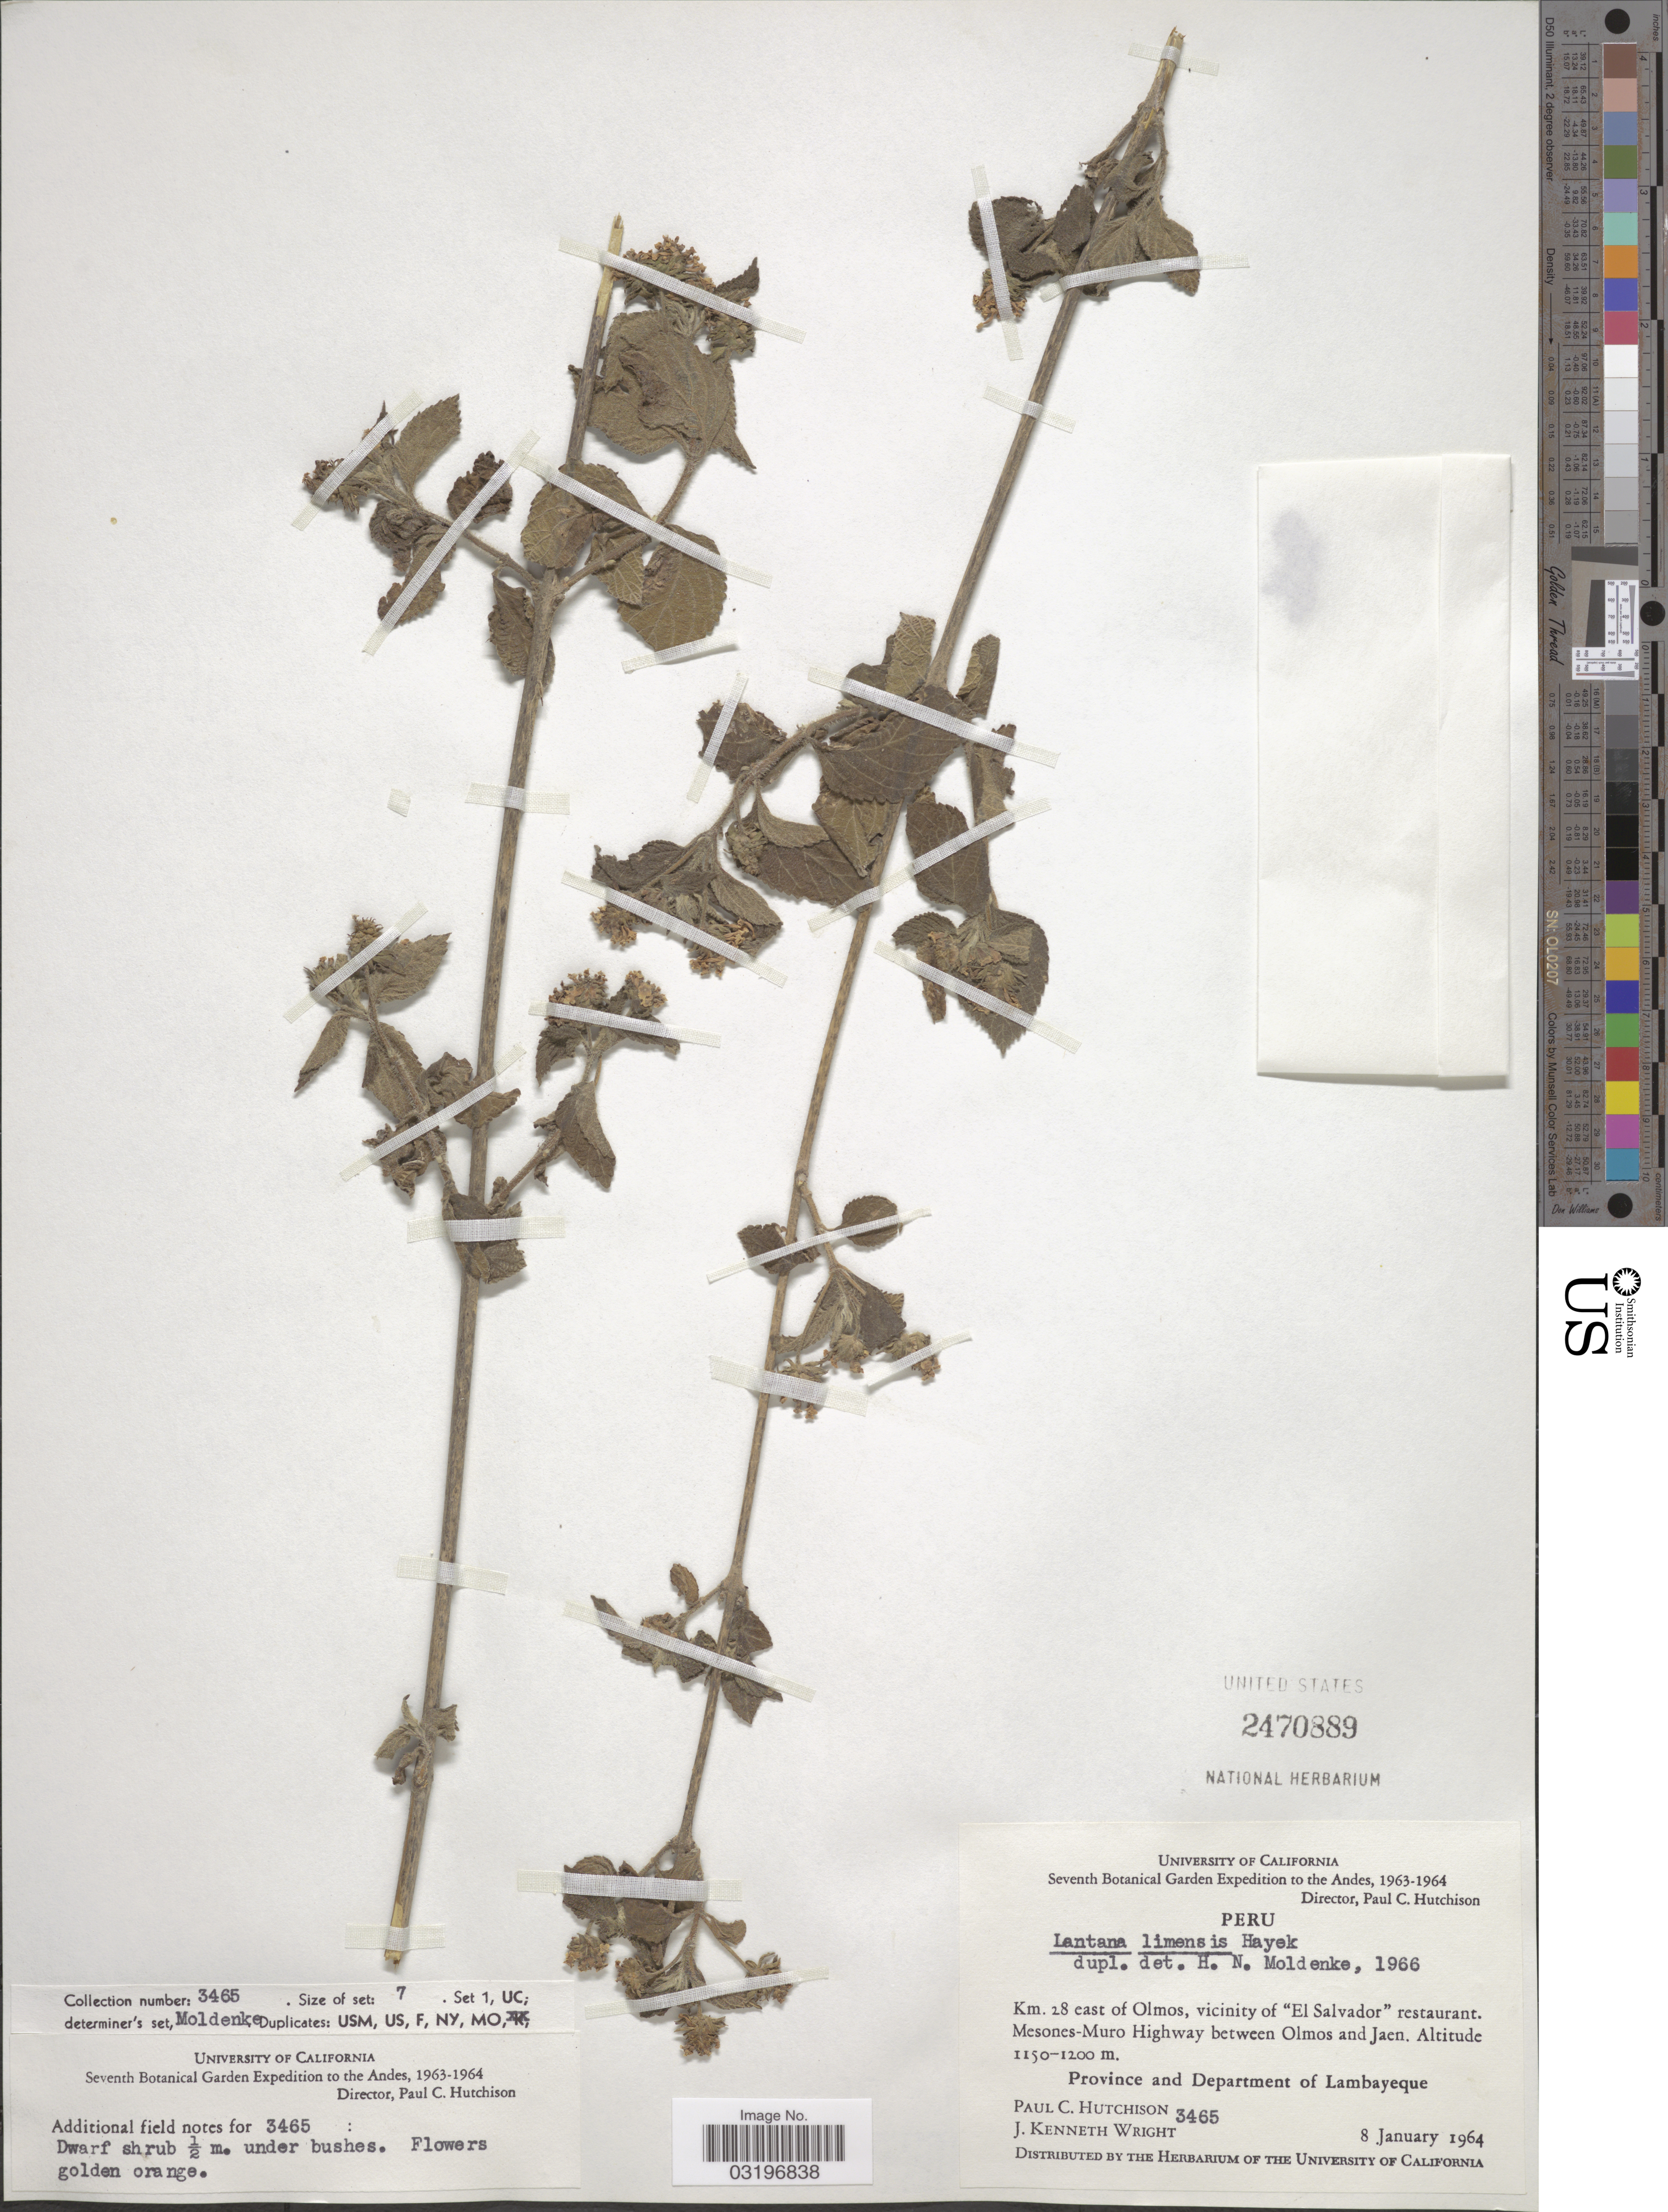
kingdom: Plantae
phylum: Tracheophyta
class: Magnoliopsida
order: Lamiales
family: Verbenaceae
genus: Lantana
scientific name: Lantana limensis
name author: Hayek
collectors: P. C. Hutchison & J. K. Wright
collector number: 3465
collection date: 1964-01-08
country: Peru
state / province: Lambayeque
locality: Andes. Km. 28 east of Olmos, vicinity of "El Salvador" restaurant. Mesones-Muro Highway between Olmos and Jaen. Province and Department of Lambayeque.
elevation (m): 1150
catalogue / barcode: US 2470889